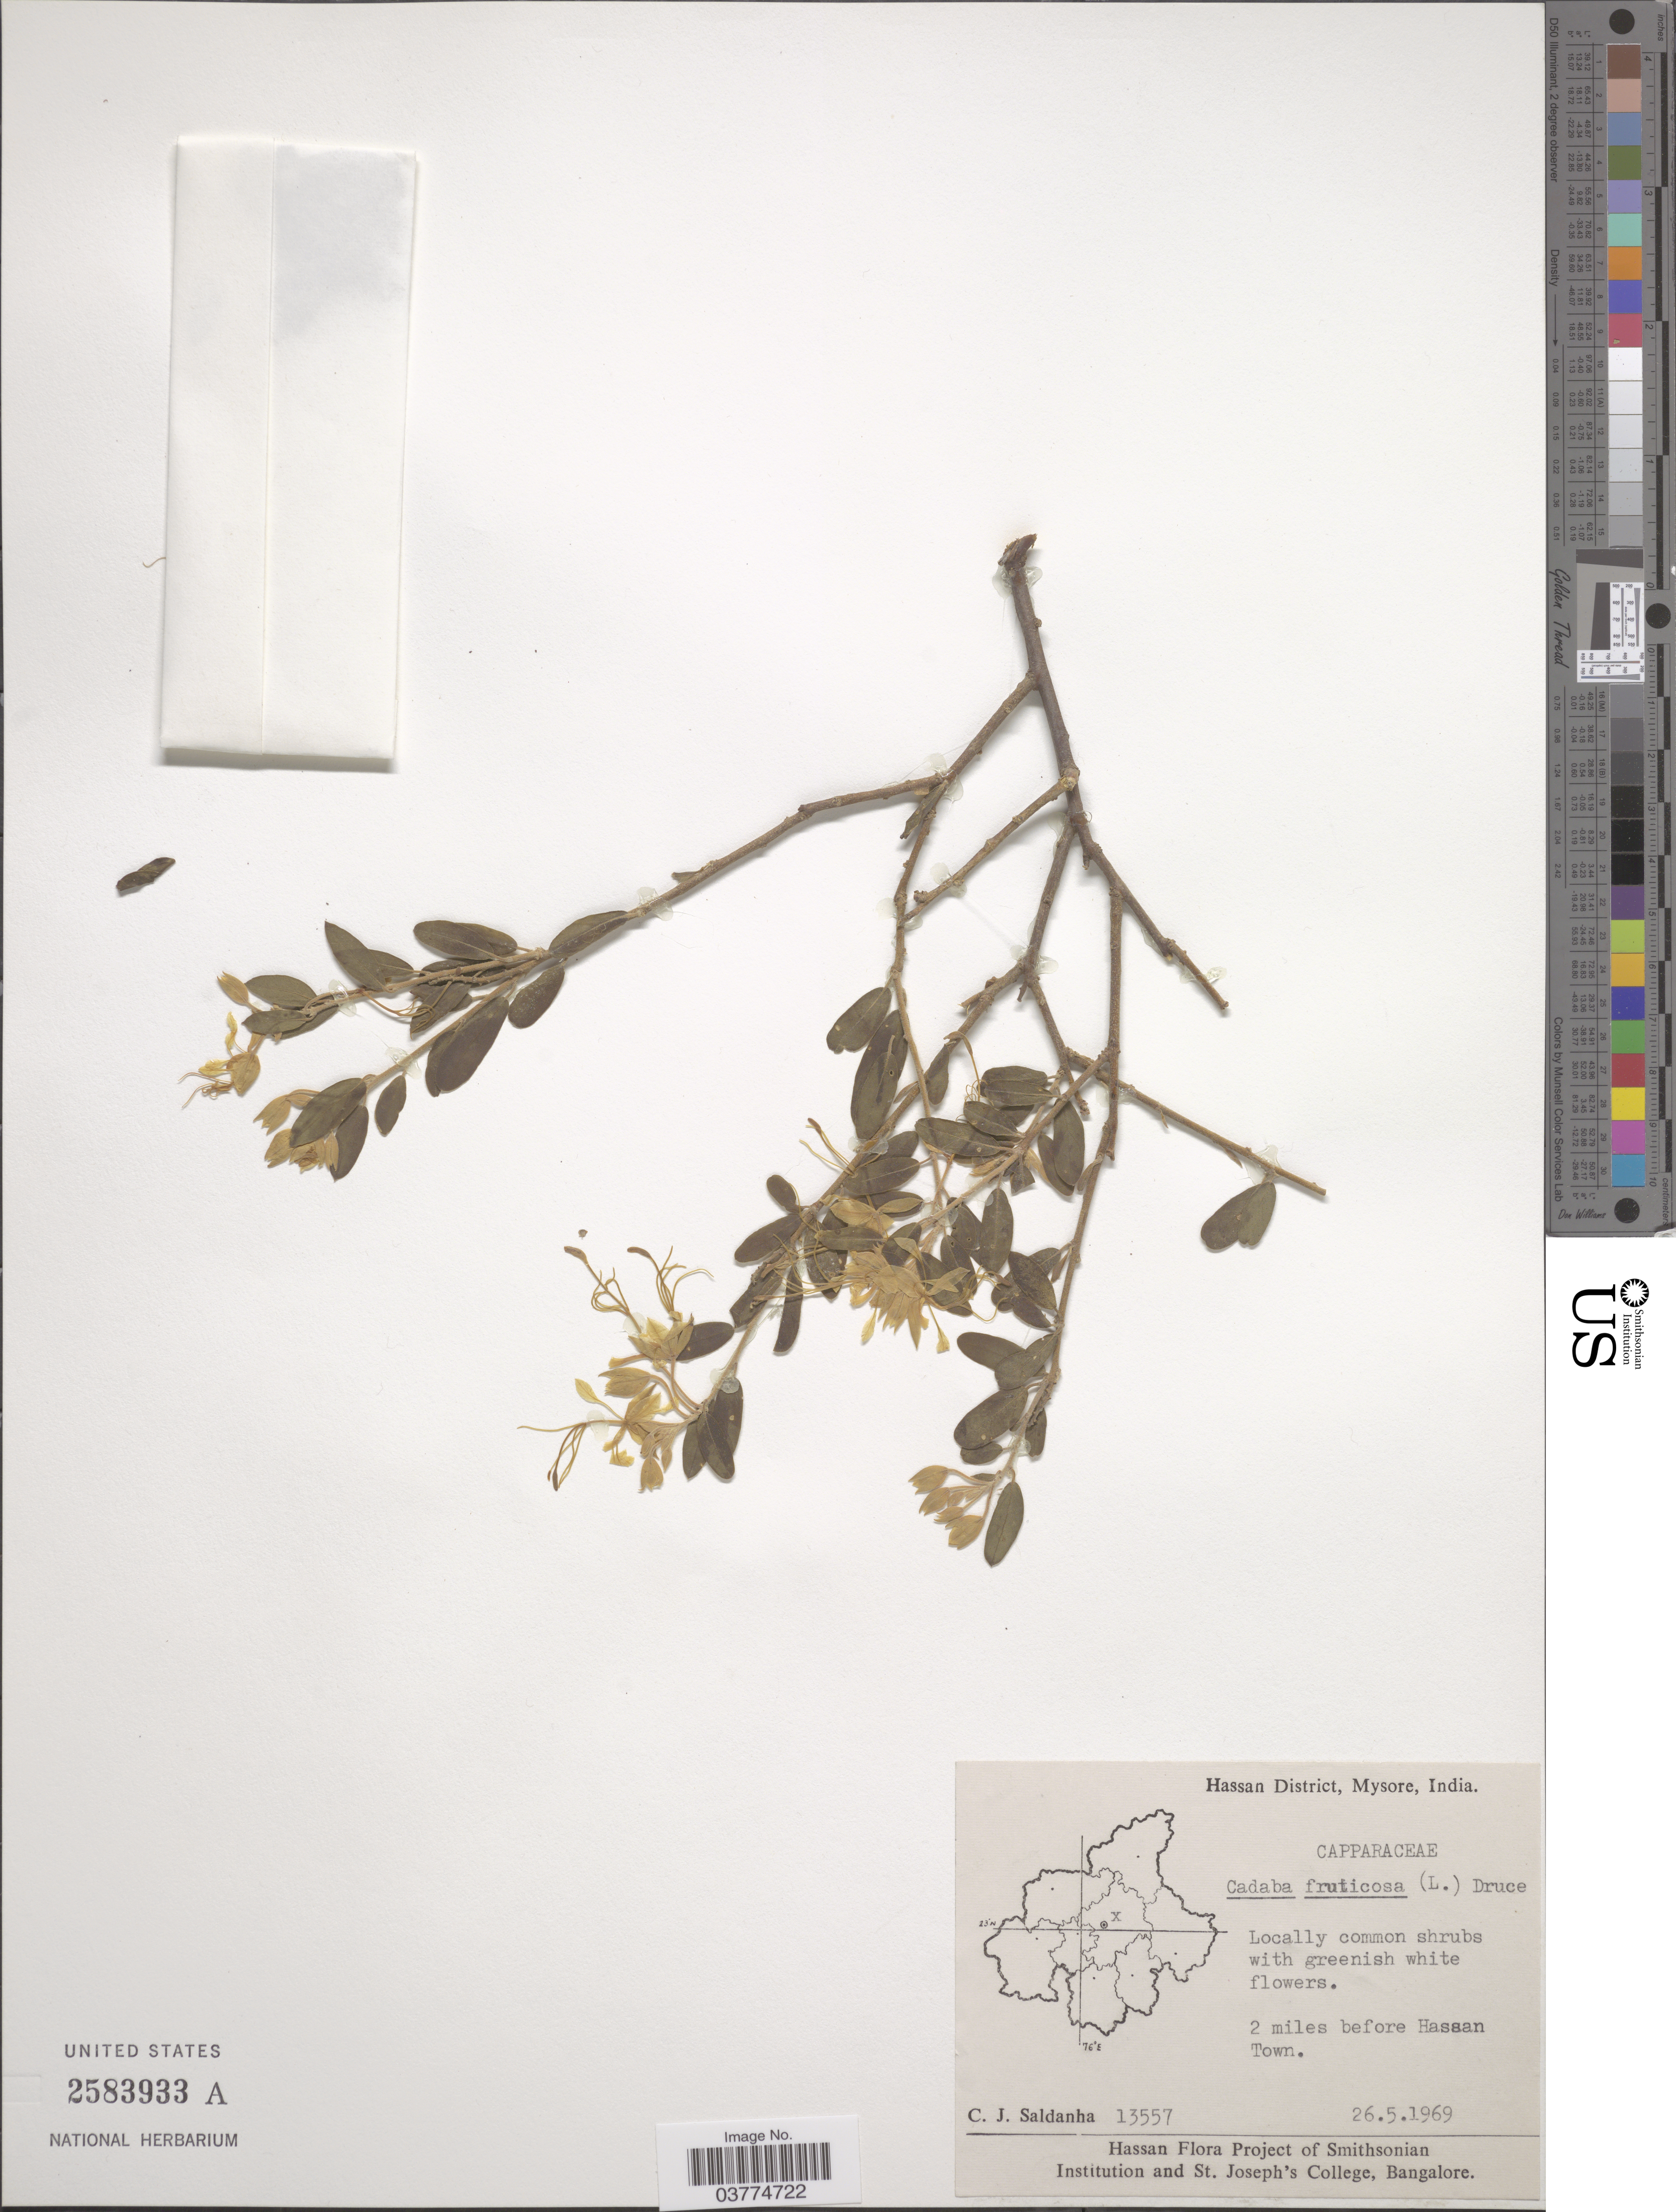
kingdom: Plantae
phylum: Tracheophyta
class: Magnoliopsida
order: Brassicales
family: Capparaceae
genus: Cadaba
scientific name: Cadaba fruticosa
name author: (L.) Druce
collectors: C. J. Saldanha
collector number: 13557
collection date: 1969-05-26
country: India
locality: Hassan District, Mysore. 2 miles before Hassan Town.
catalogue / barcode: US 2583933A